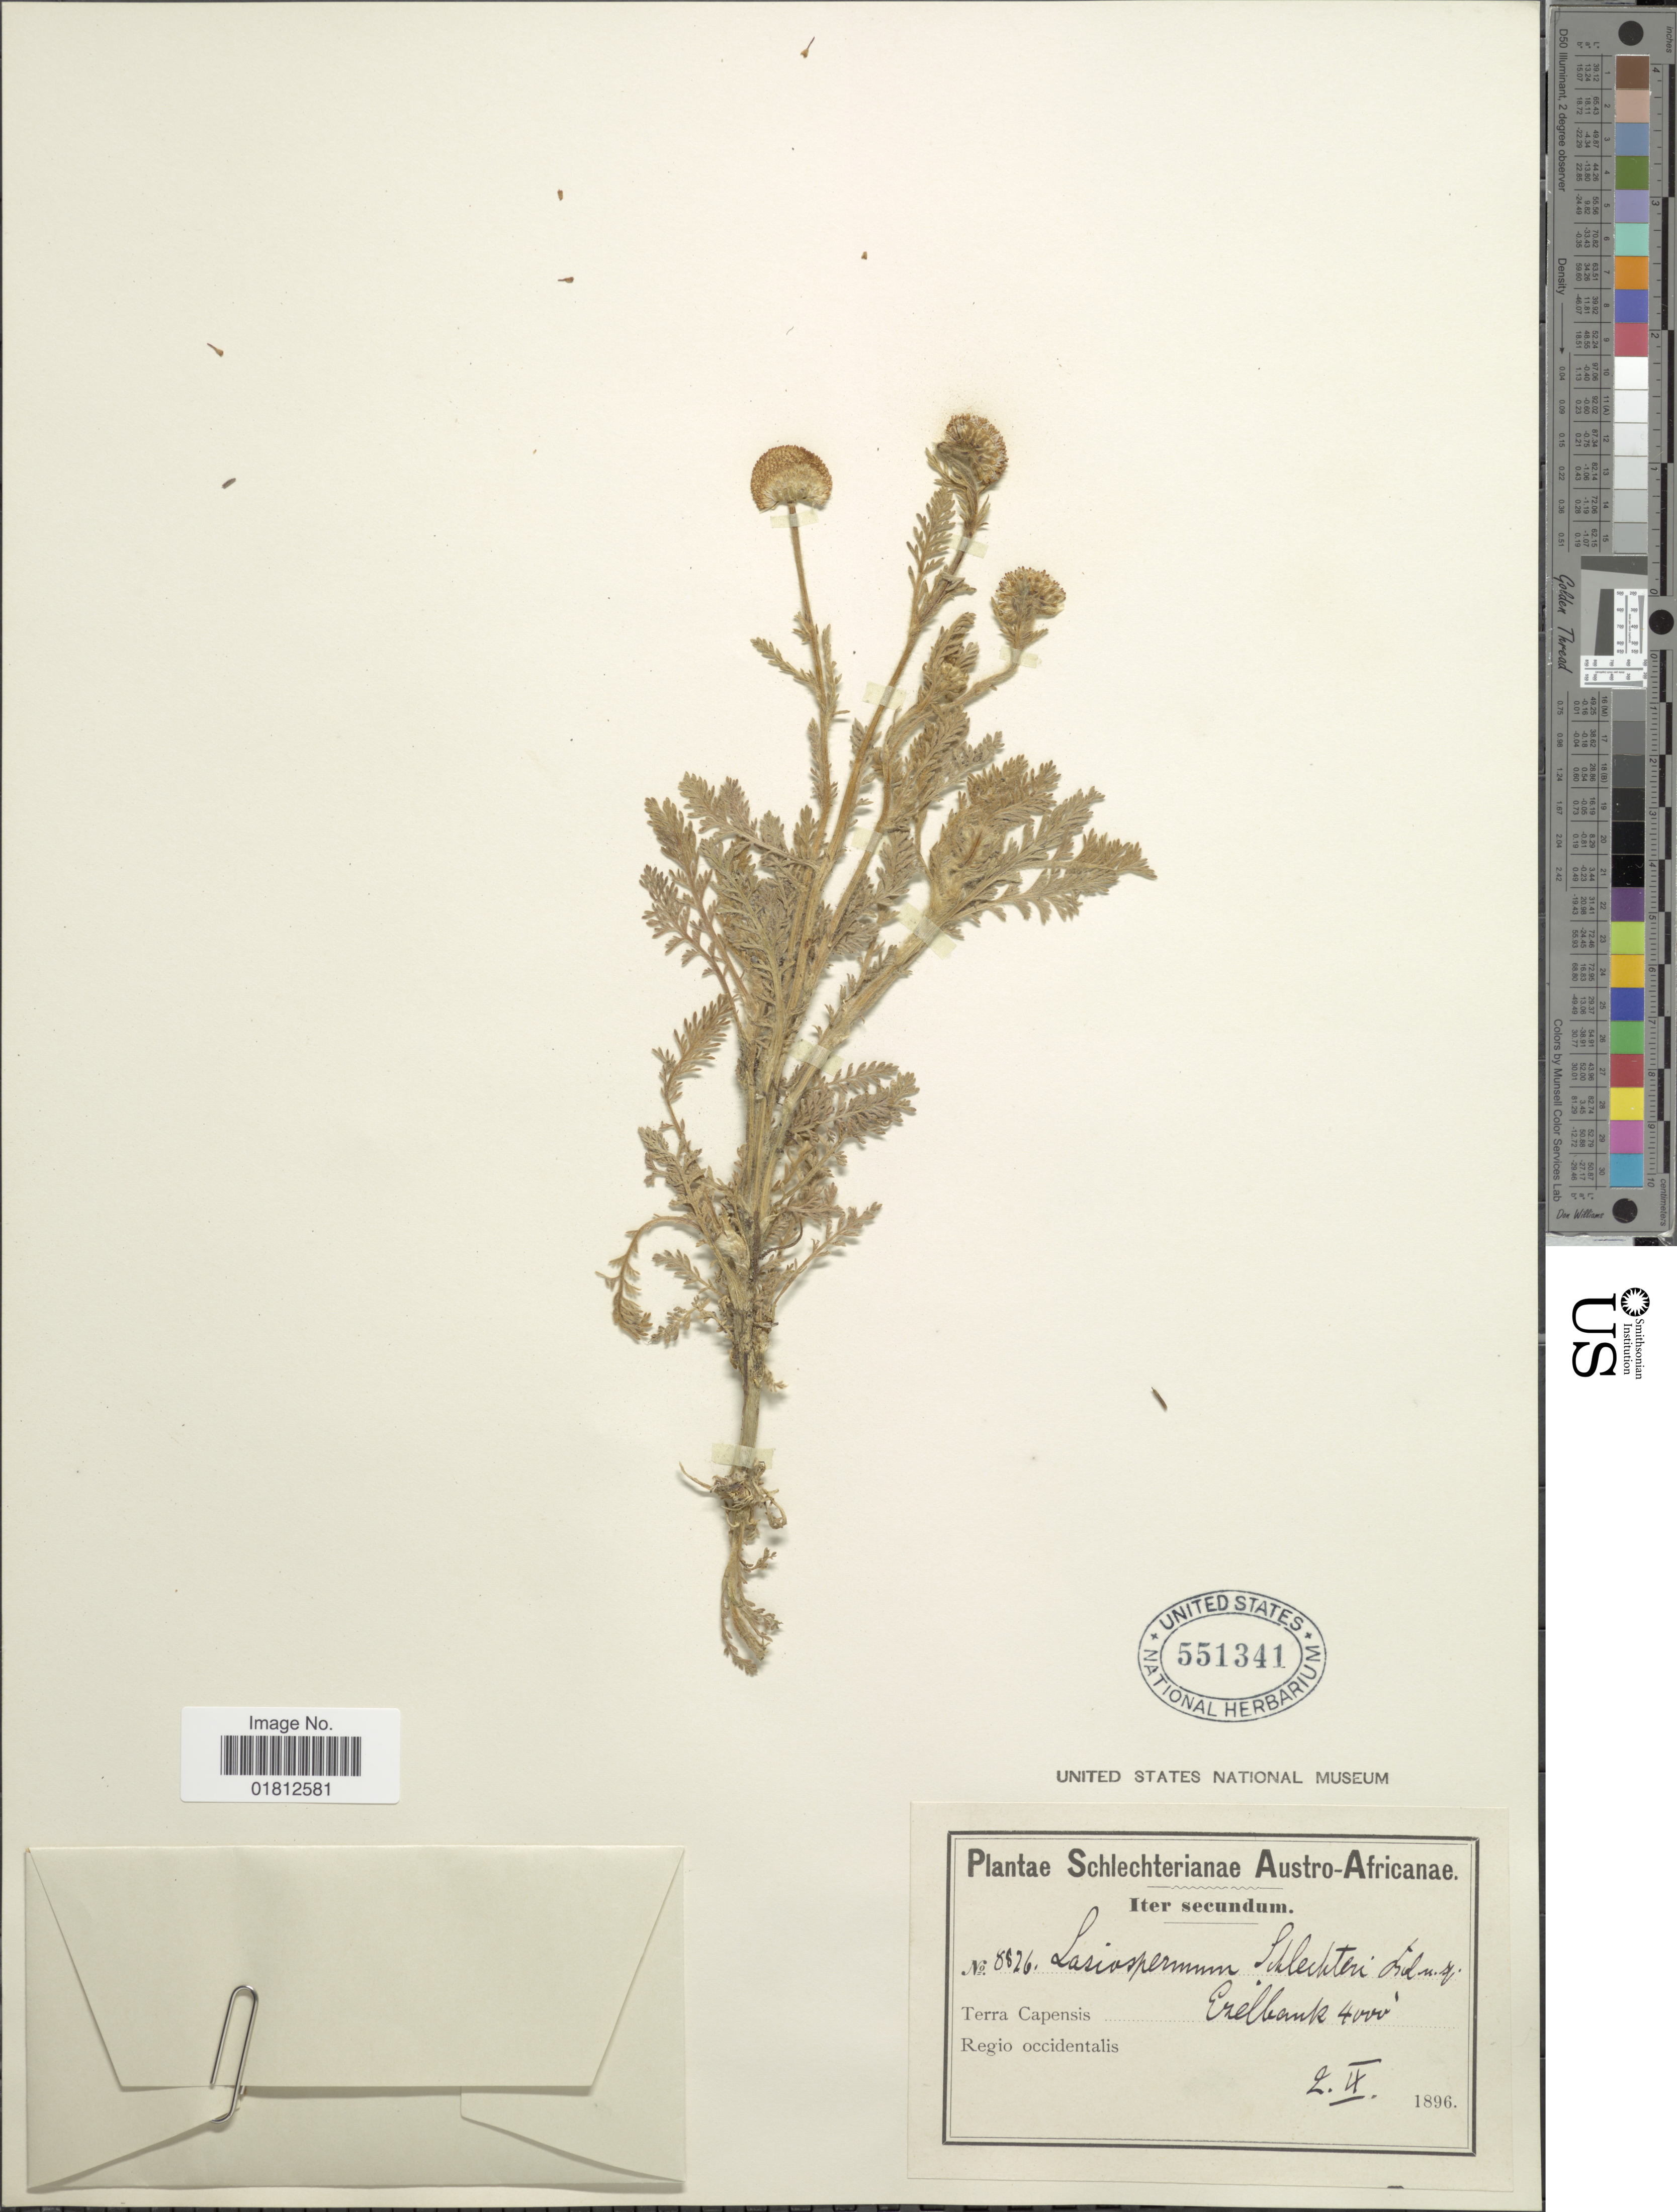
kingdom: Plantae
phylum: Tracheophyta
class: Magnoliopsida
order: Asterales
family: Asteraceae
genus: Lasiospermum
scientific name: Lasiospermum sp.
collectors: Schlechter, --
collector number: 8826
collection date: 1896-09-02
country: South Africa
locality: Austro-Africanae, Ezelbank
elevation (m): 1219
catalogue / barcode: US 551341